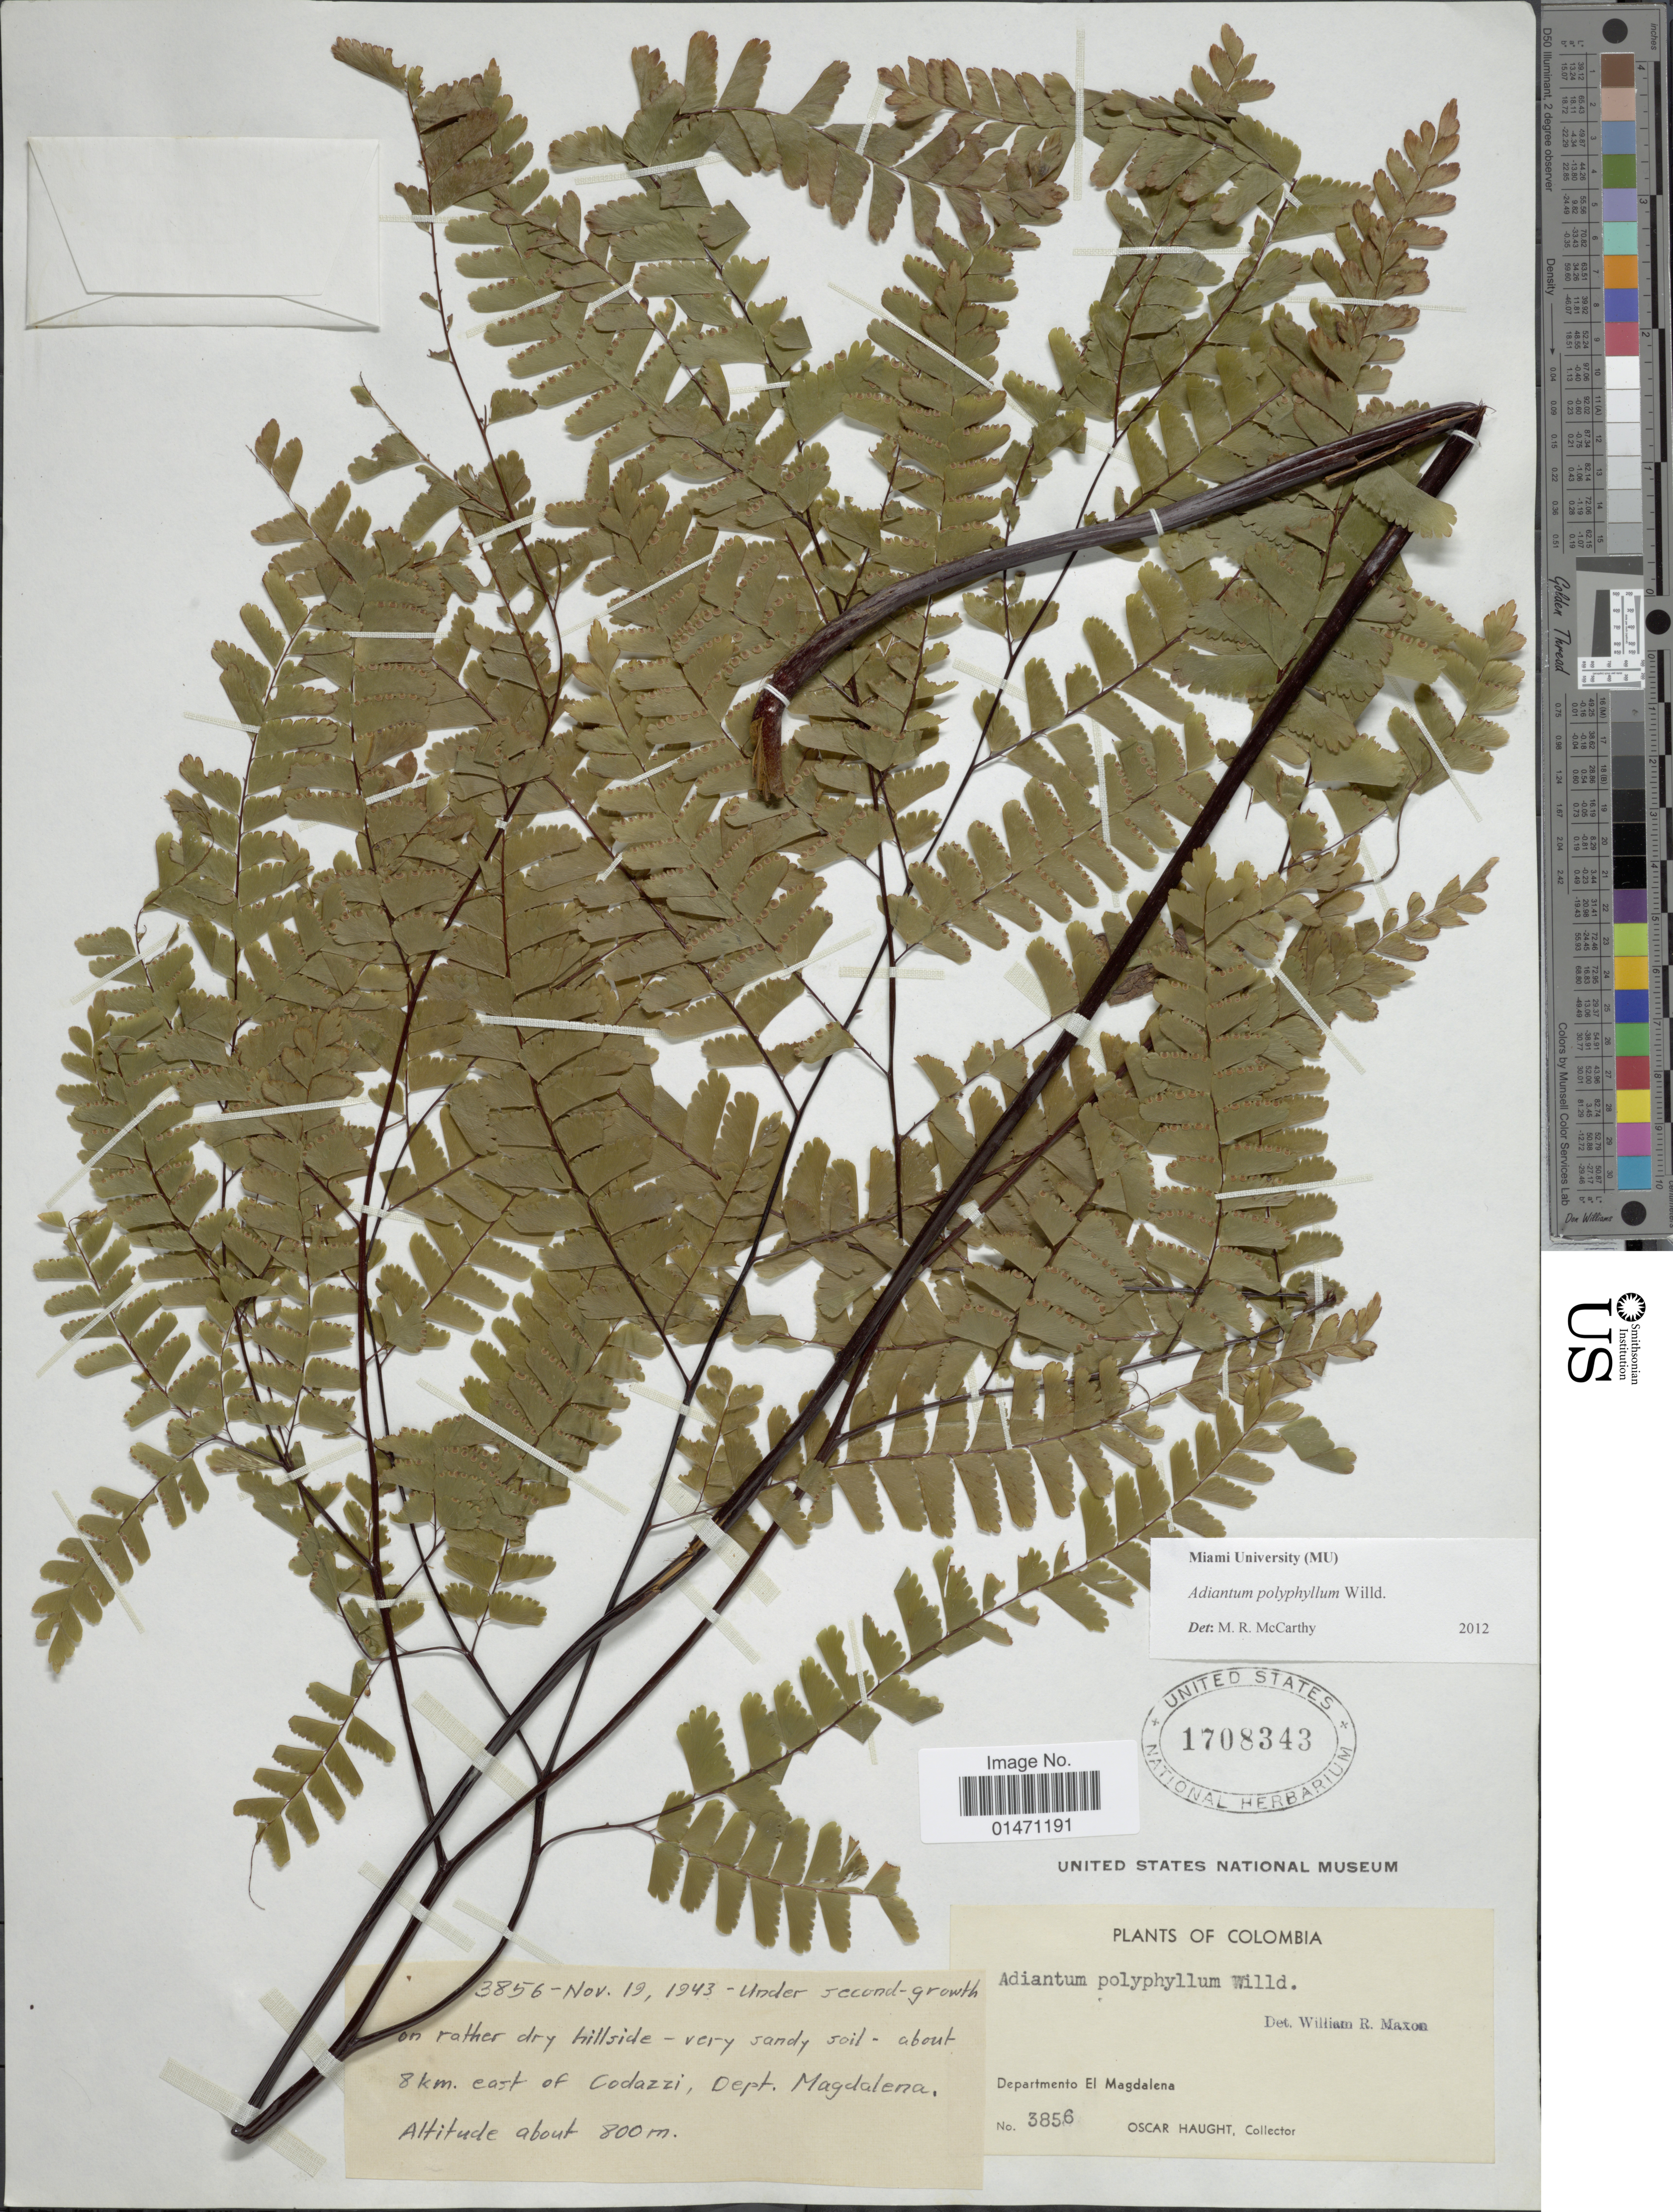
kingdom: Plantae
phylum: Tracheophyta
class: Polypodiopsida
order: Polypodiales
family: Pteridaceae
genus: Adiantum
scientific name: Adiantum polyphyllum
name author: Willd.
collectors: O. L. Haught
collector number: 3856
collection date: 1943-11-19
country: Colombia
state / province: Magdalena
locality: PLants of Colombia, Departmento El Magdalena, about 8km east of Codazzi, Dept. Magdalena,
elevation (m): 800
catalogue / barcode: US 1708343